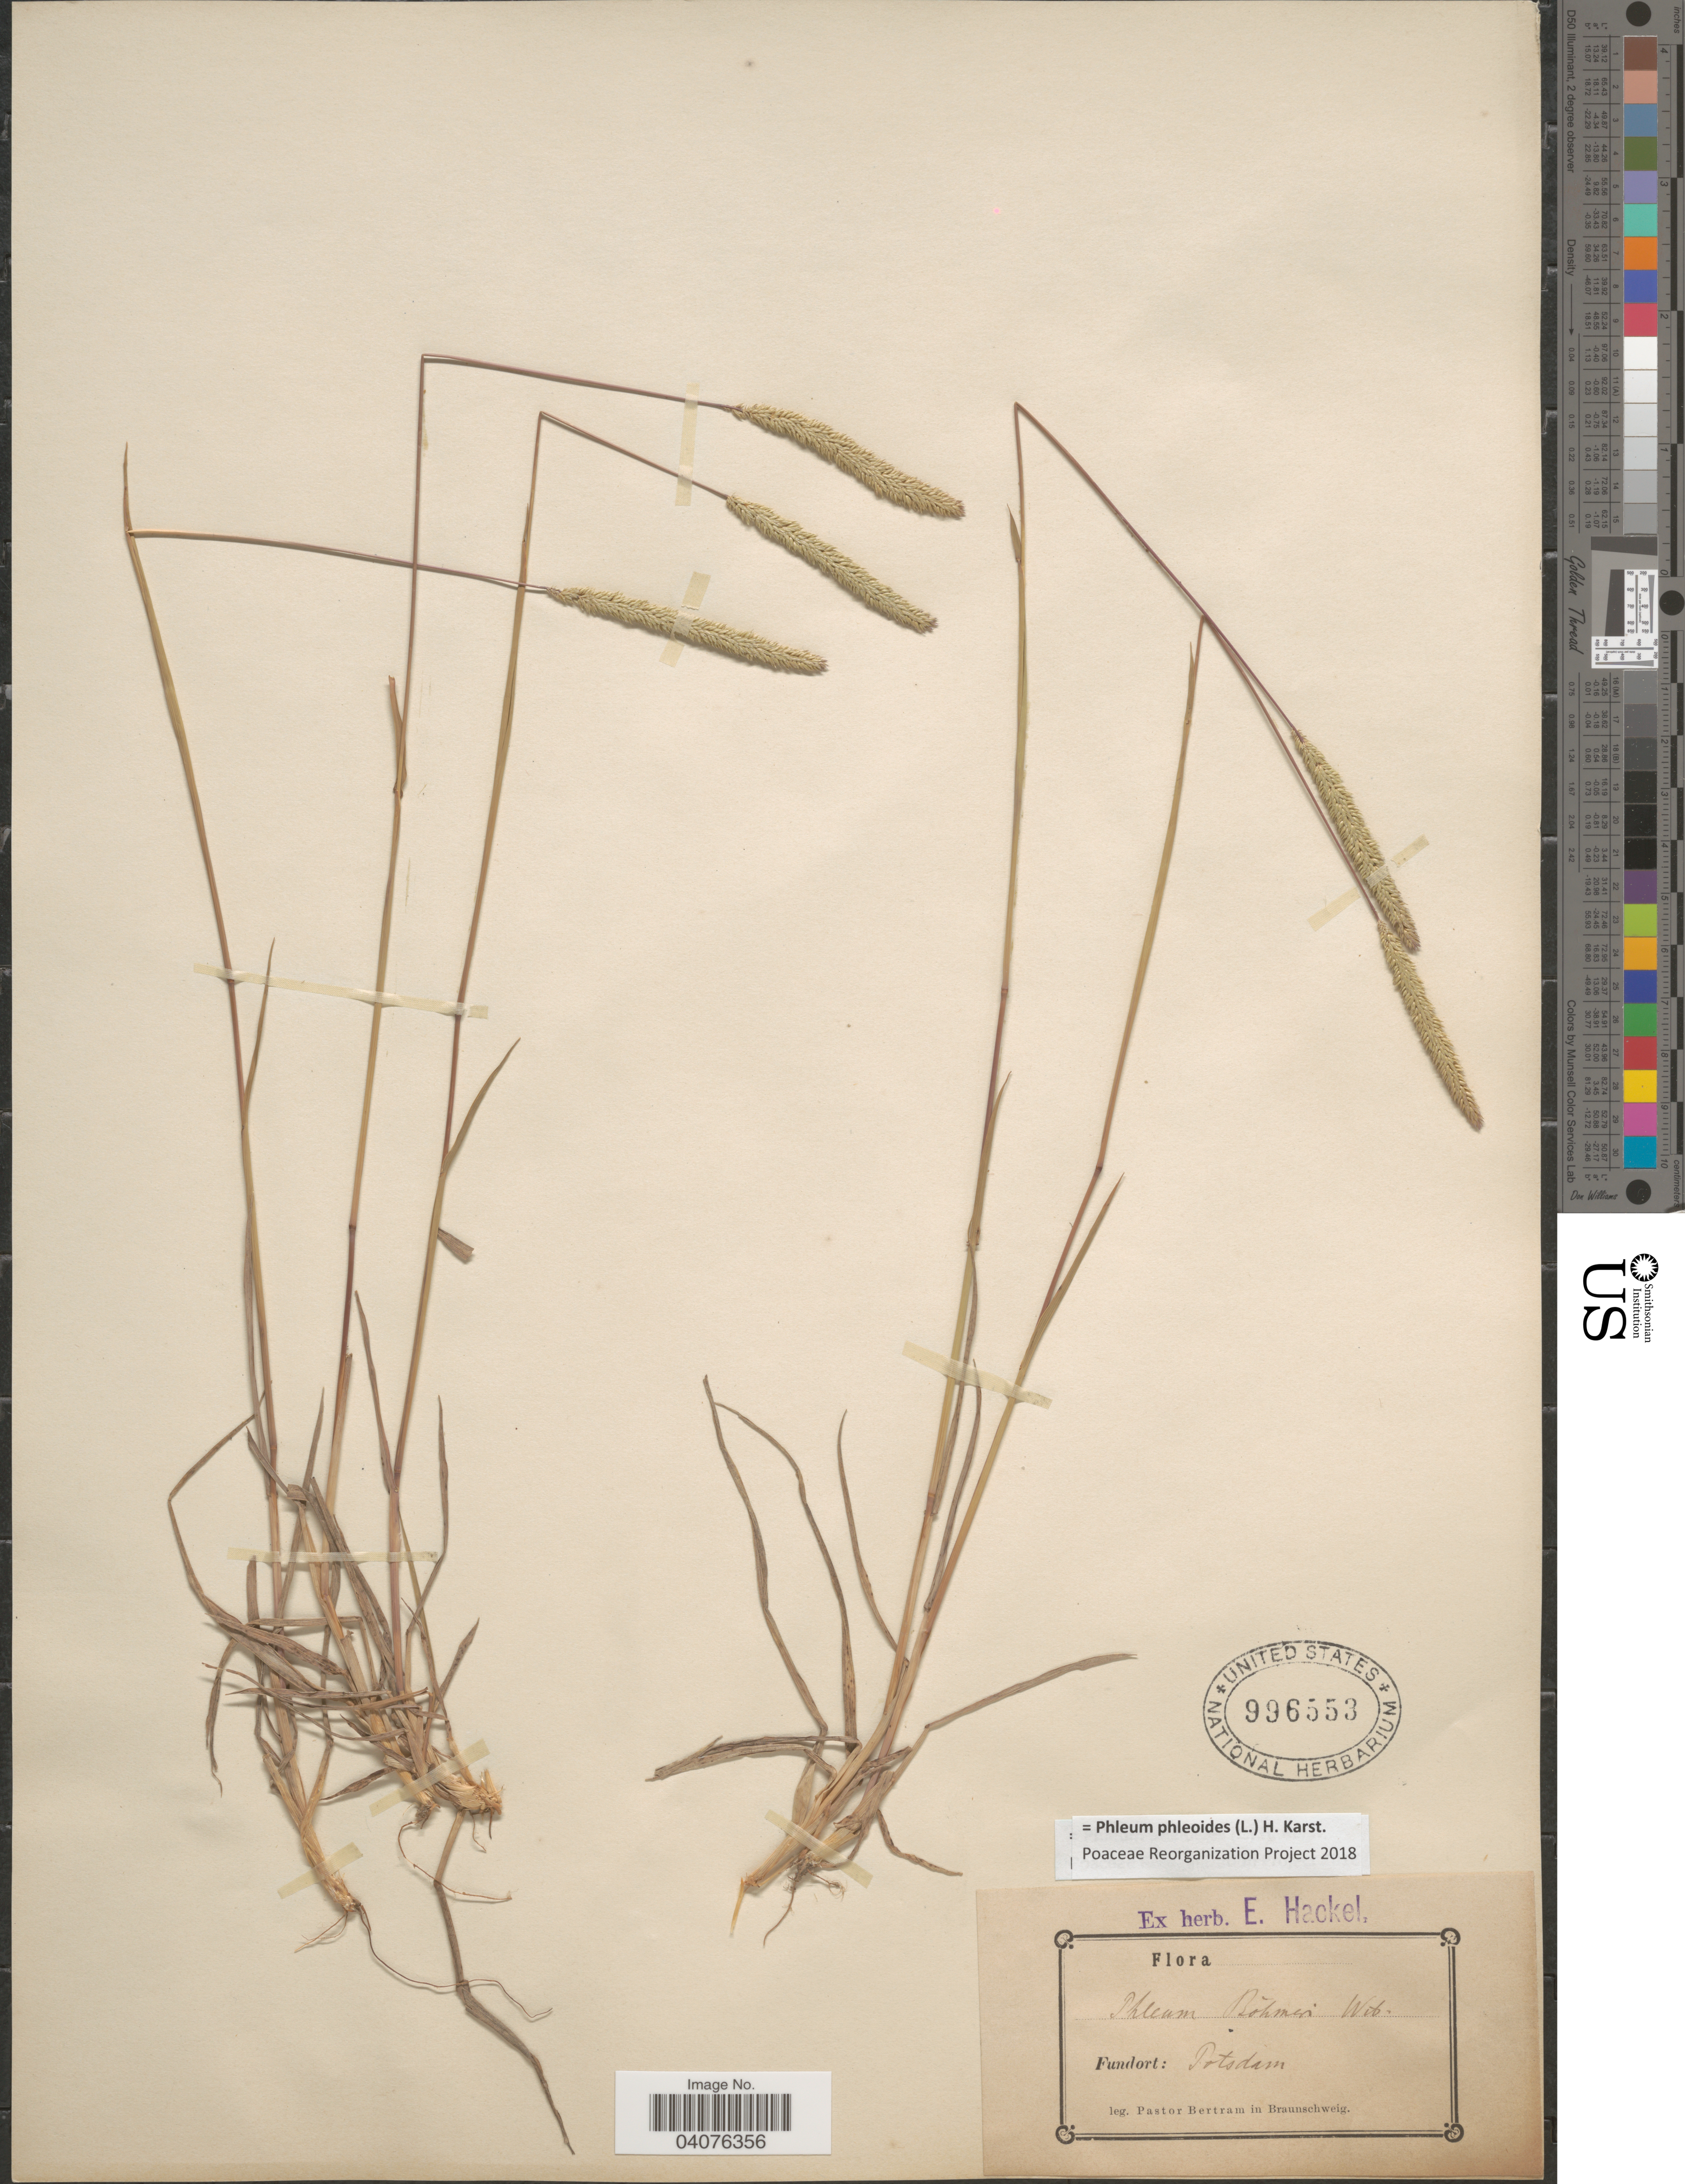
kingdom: Plantae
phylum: Tracheophyta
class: Liliopsida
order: Poales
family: Poaceae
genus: Phleum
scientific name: Phleum phleoides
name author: (L.) H. Karst.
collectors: W. Bertram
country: Germany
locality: Potsdam.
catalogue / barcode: US 996553